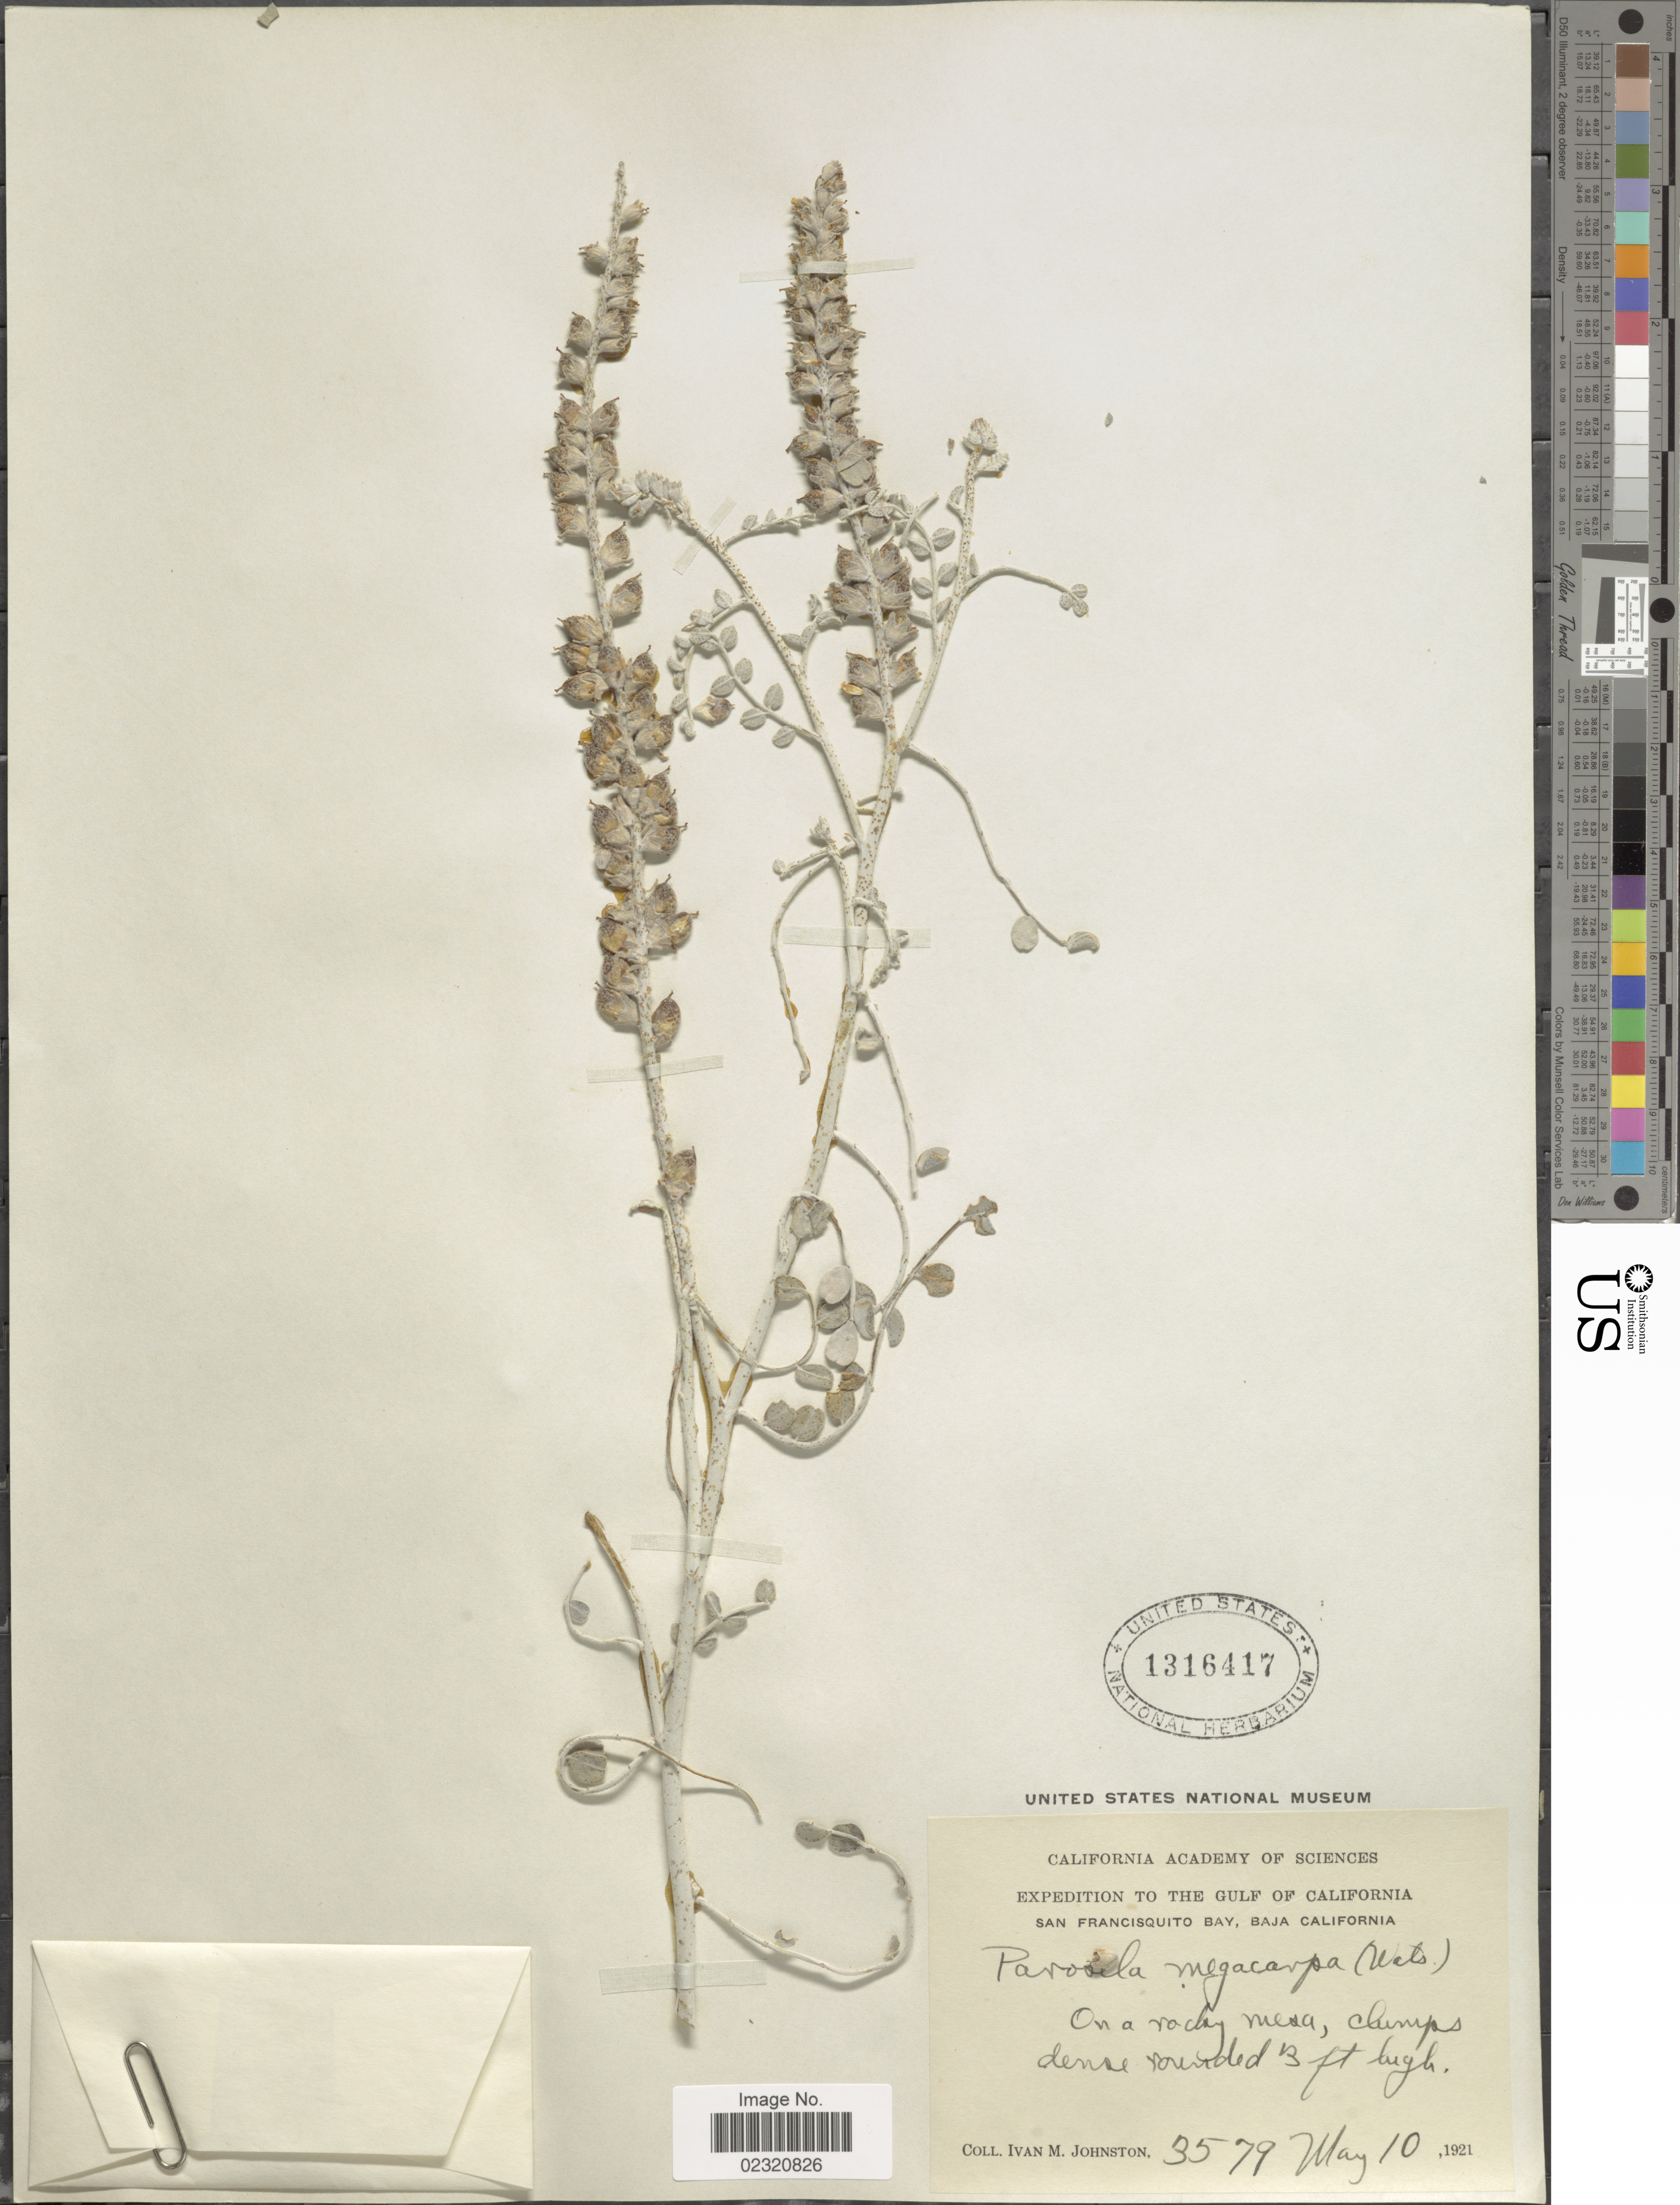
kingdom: Plantae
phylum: Tracheophyta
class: Magnoliopsida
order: Fabales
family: Fabaceae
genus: Errazurizia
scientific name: Errazurizia megacarpa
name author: I.M. Johnst.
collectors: I.M. Johnston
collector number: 3579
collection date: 1921-05-10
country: Mexico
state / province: Baja California Sur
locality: The Gulf of California, San Francisquito Bay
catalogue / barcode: US 1316417